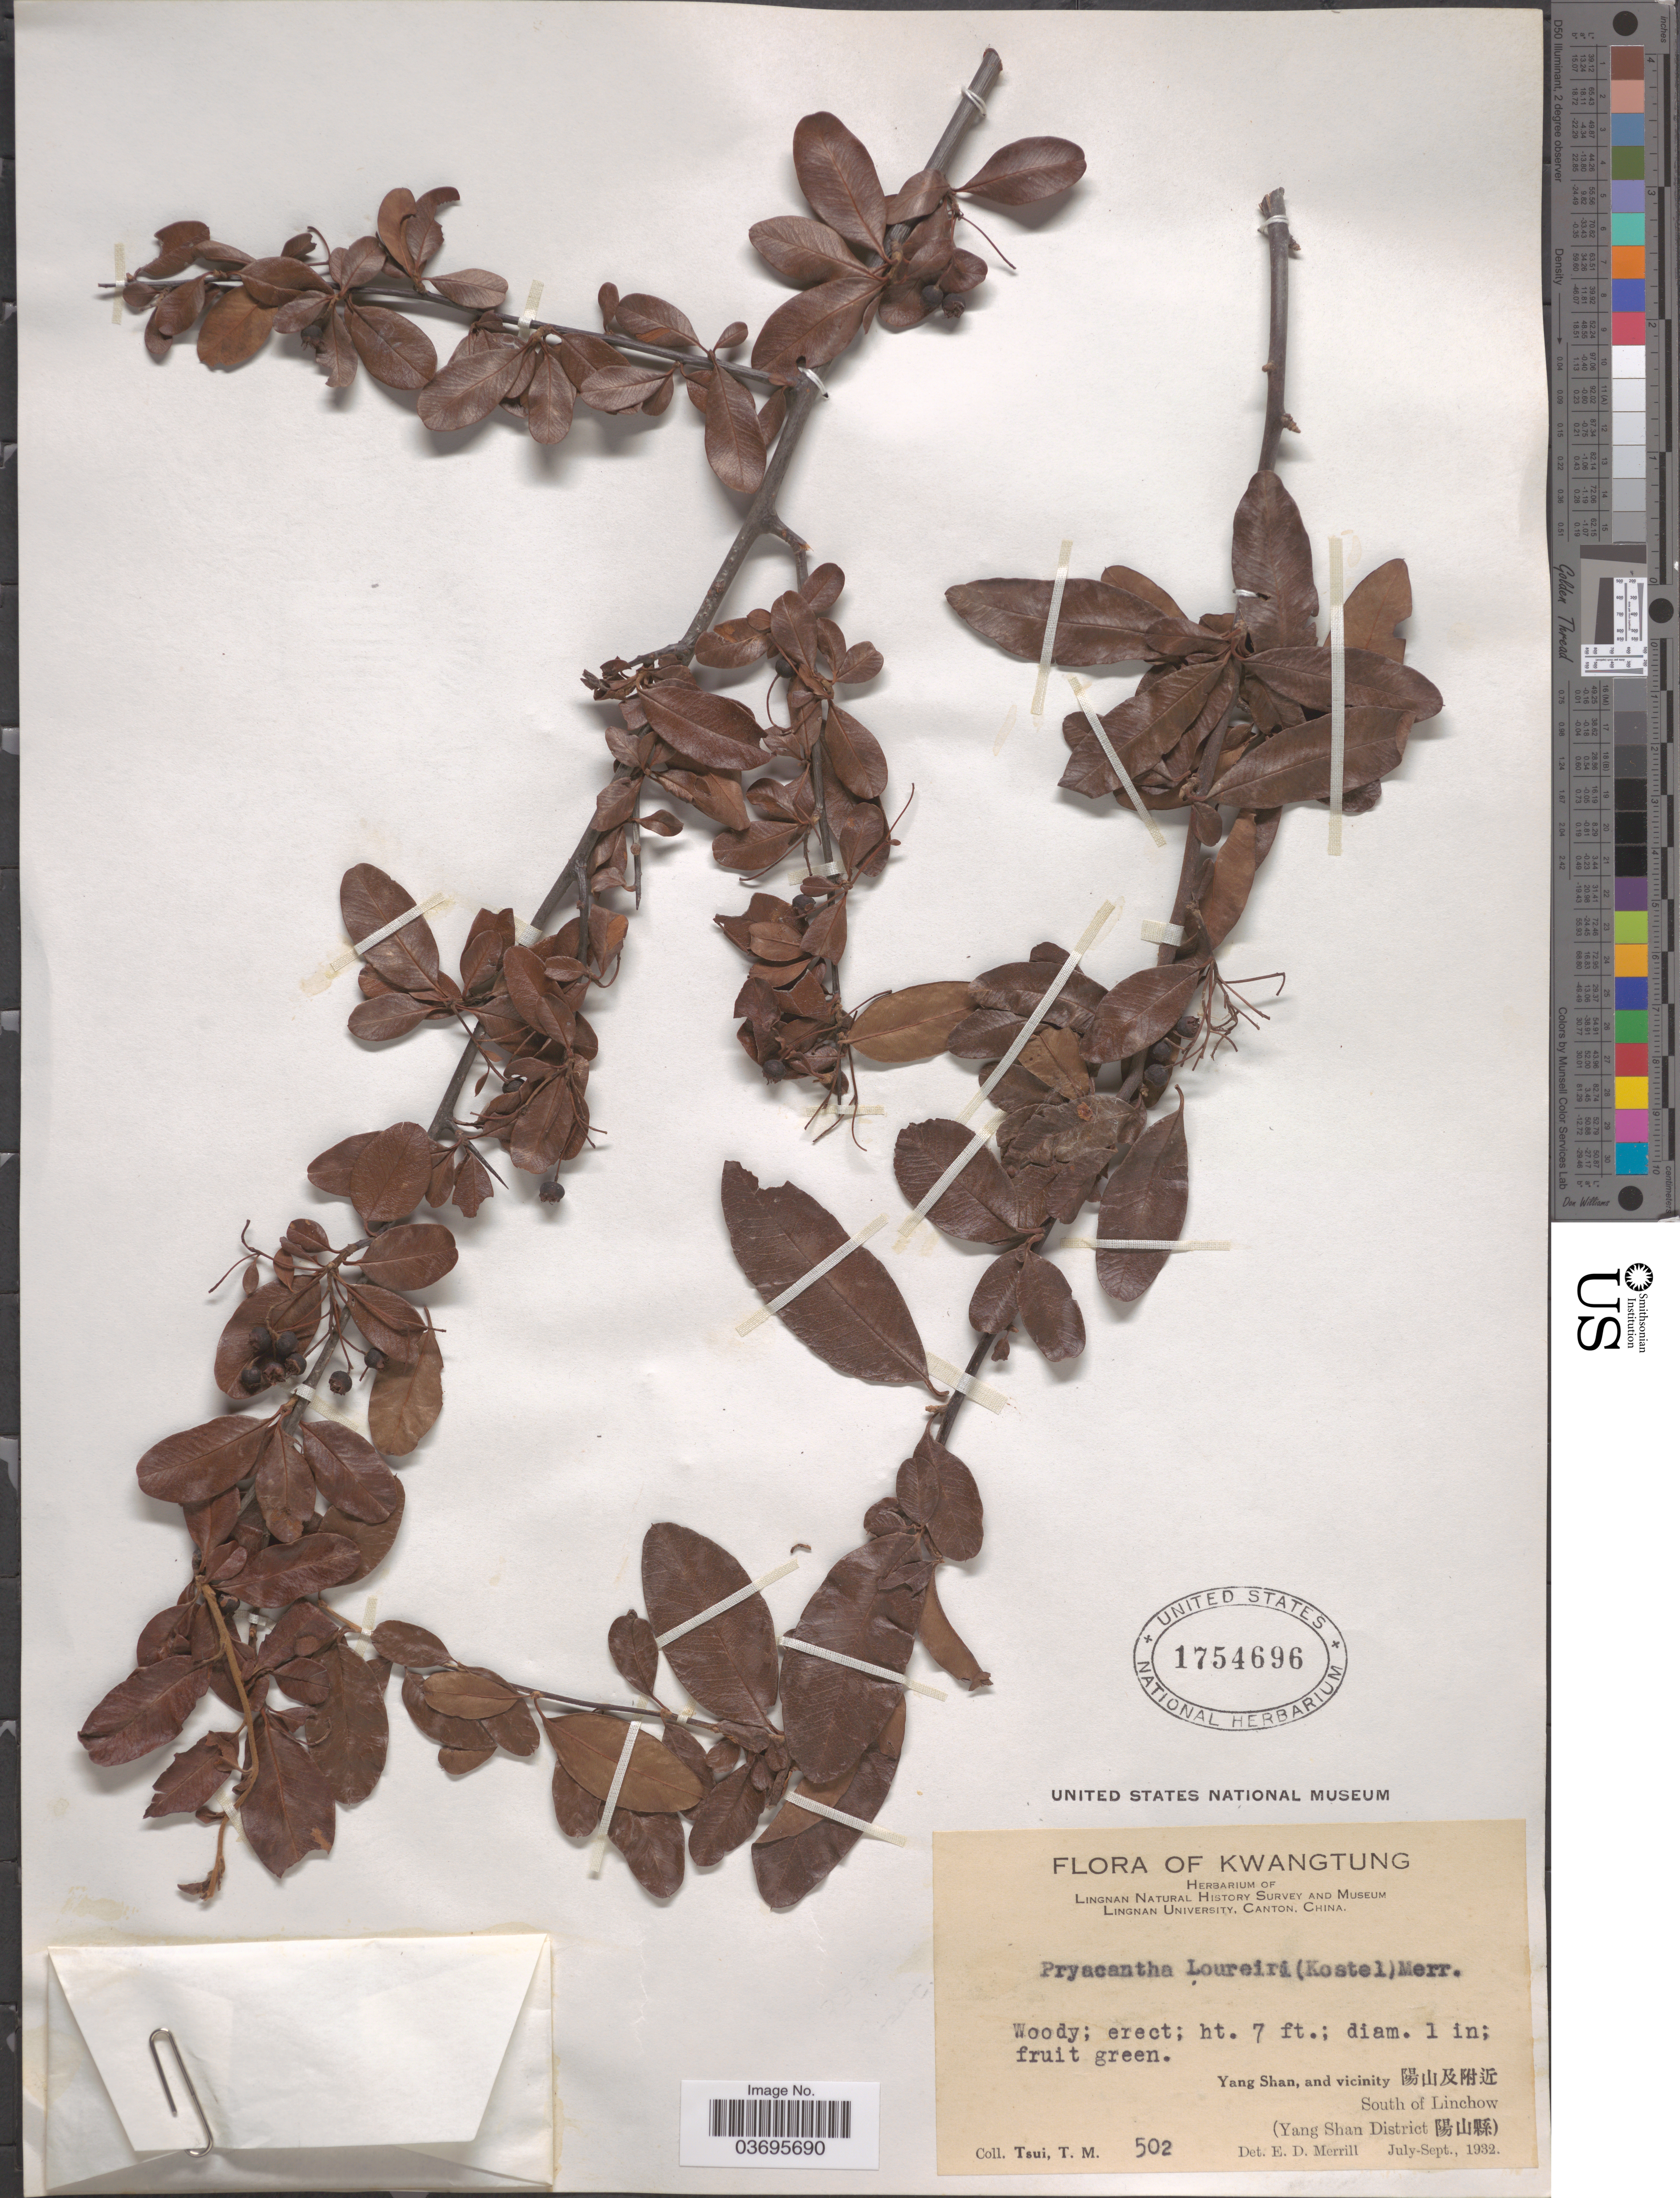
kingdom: Plantae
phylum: Tracheophyta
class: Magnoliopsida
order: Rosales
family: Rosaceae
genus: Pyracantha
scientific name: Pyracantha atalantioides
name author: (Hance) Stapf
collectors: T. Tsui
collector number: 502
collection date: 1932-07/1932-09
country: China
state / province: Guangdong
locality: Kwangtung. Yang Shan, and vicinity X. South of Linchow. (Yang Shan District X).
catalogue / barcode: US 1754696